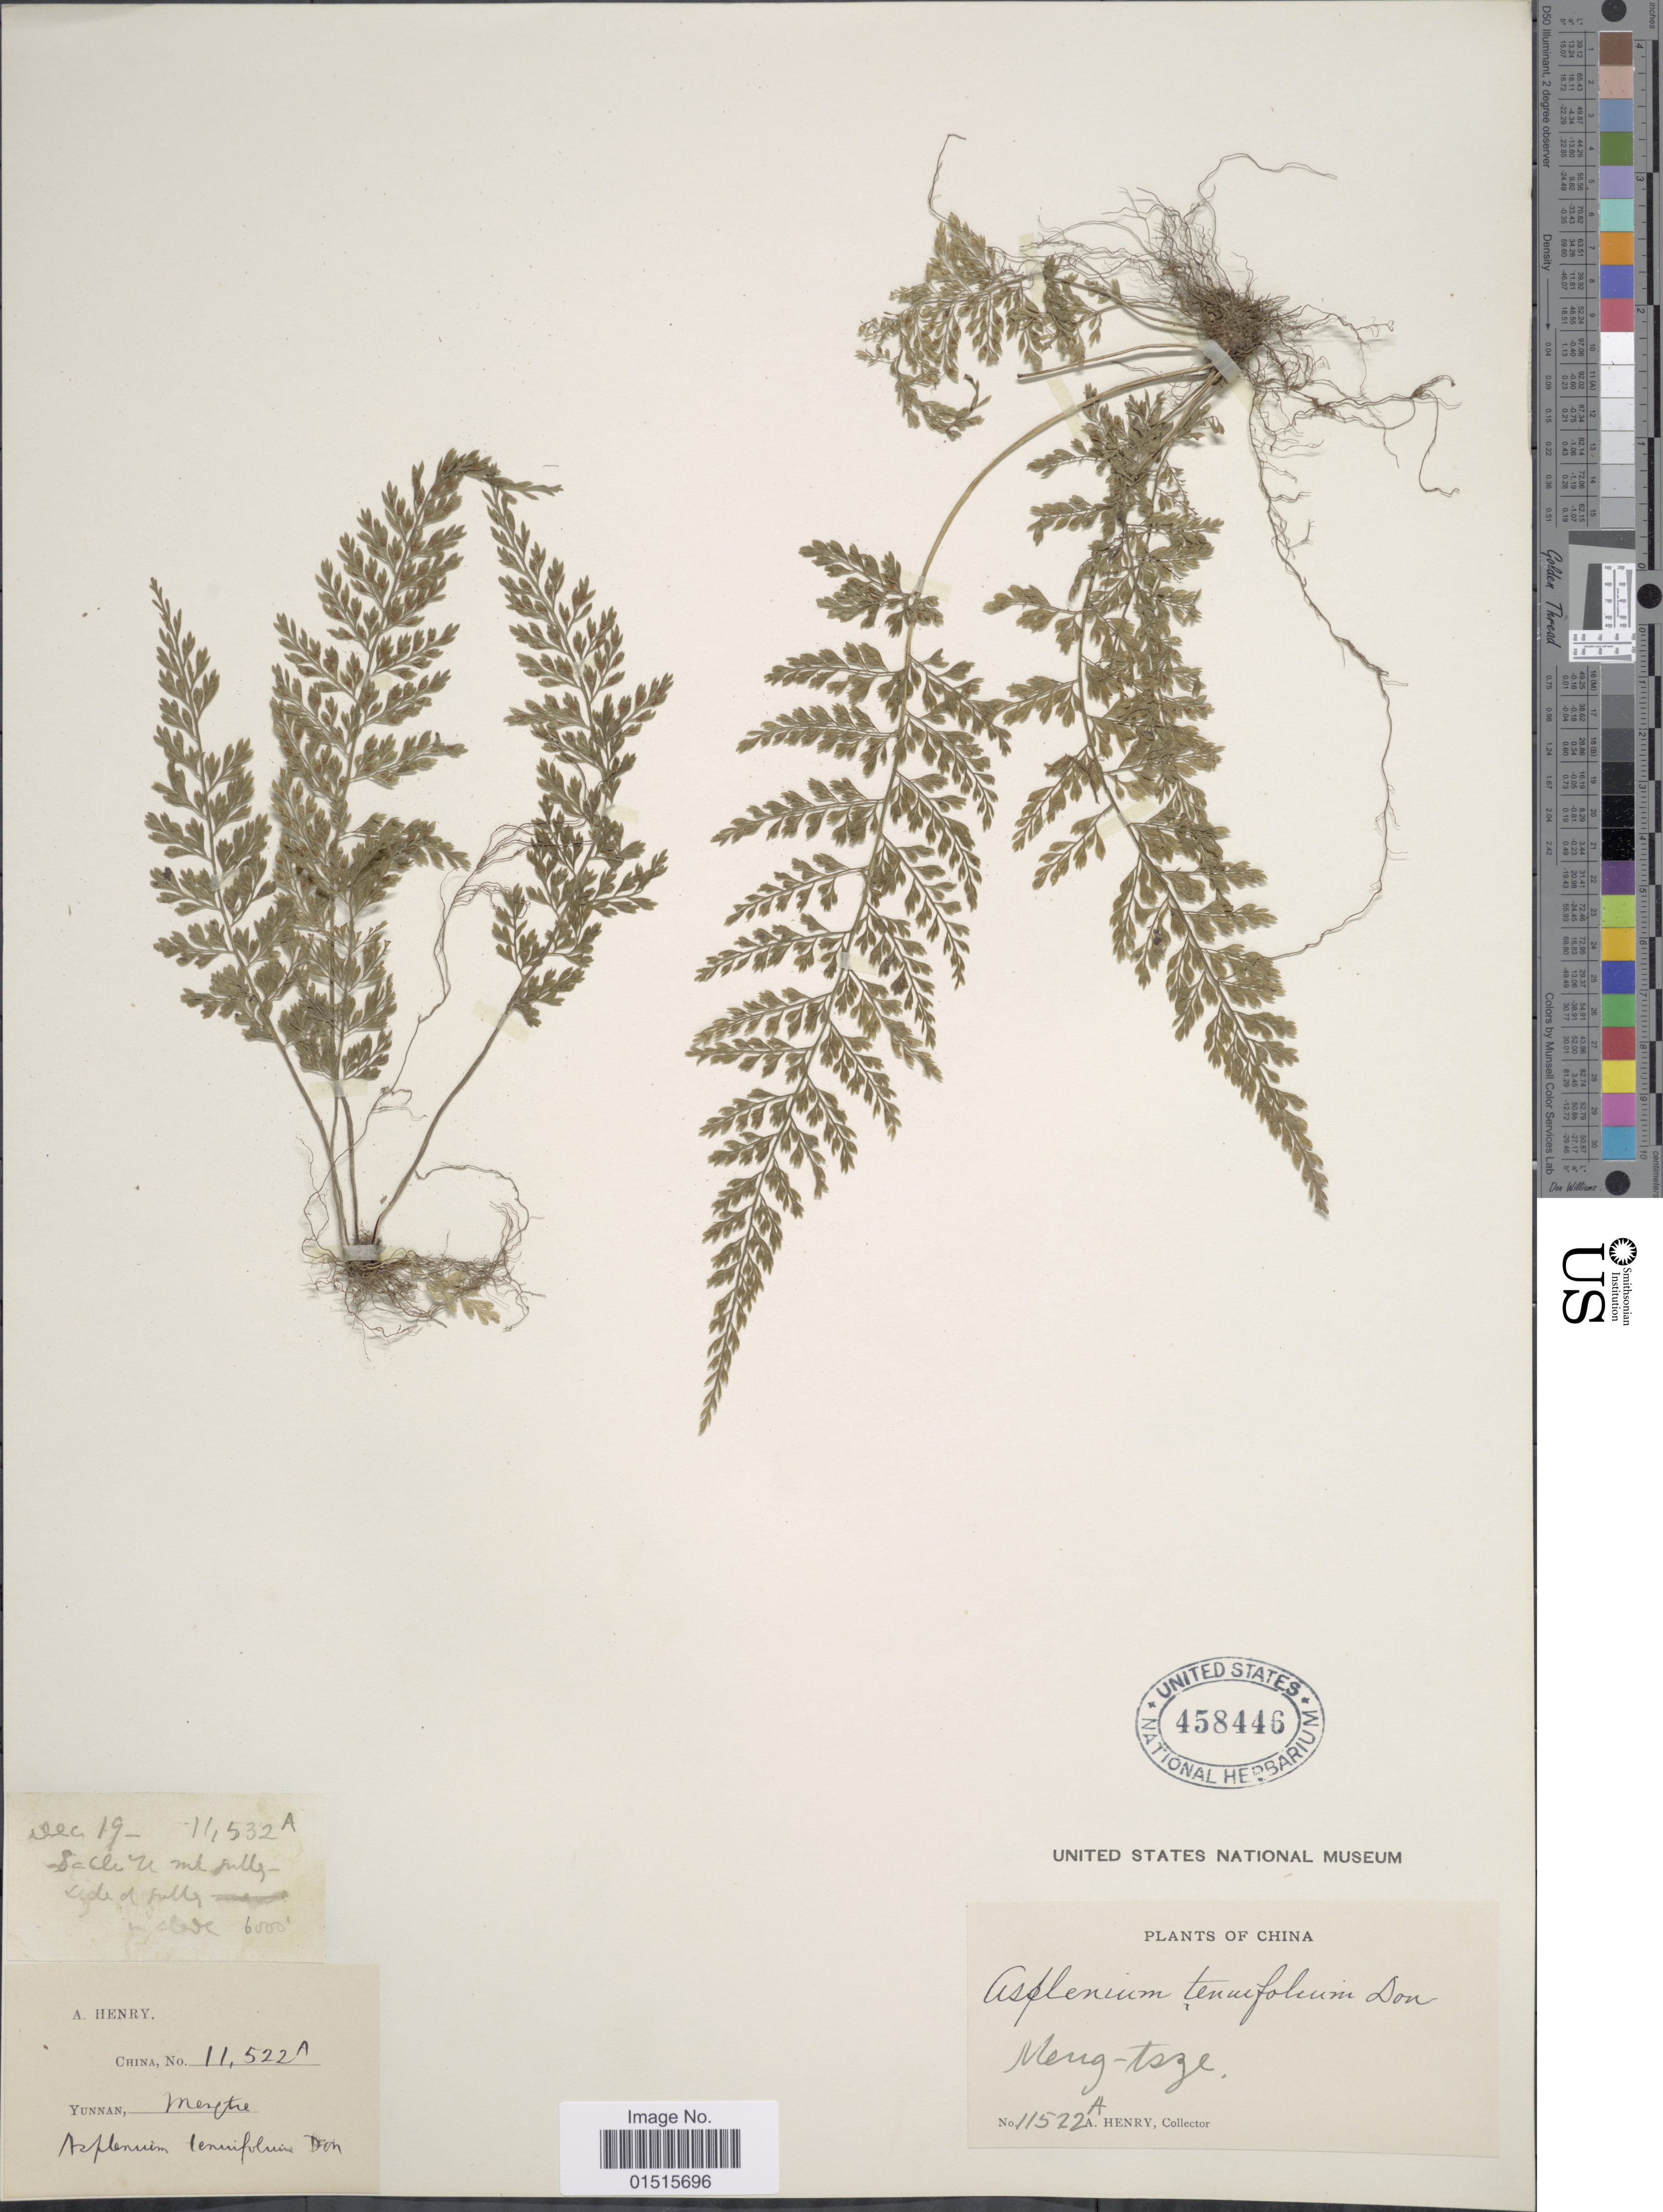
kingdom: Plantae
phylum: Tracheophyta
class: Polypodiopsida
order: Polypodiales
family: Aspleniaceae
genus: Asplenium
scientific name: Asplenium tenuifolium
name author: D. Don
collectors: A. Henry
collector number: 11522 A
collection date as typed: Transcribed d/m/y: /12/19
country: China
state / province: Yunnan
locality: Mengtze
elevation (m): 1829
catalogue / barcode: US 458446